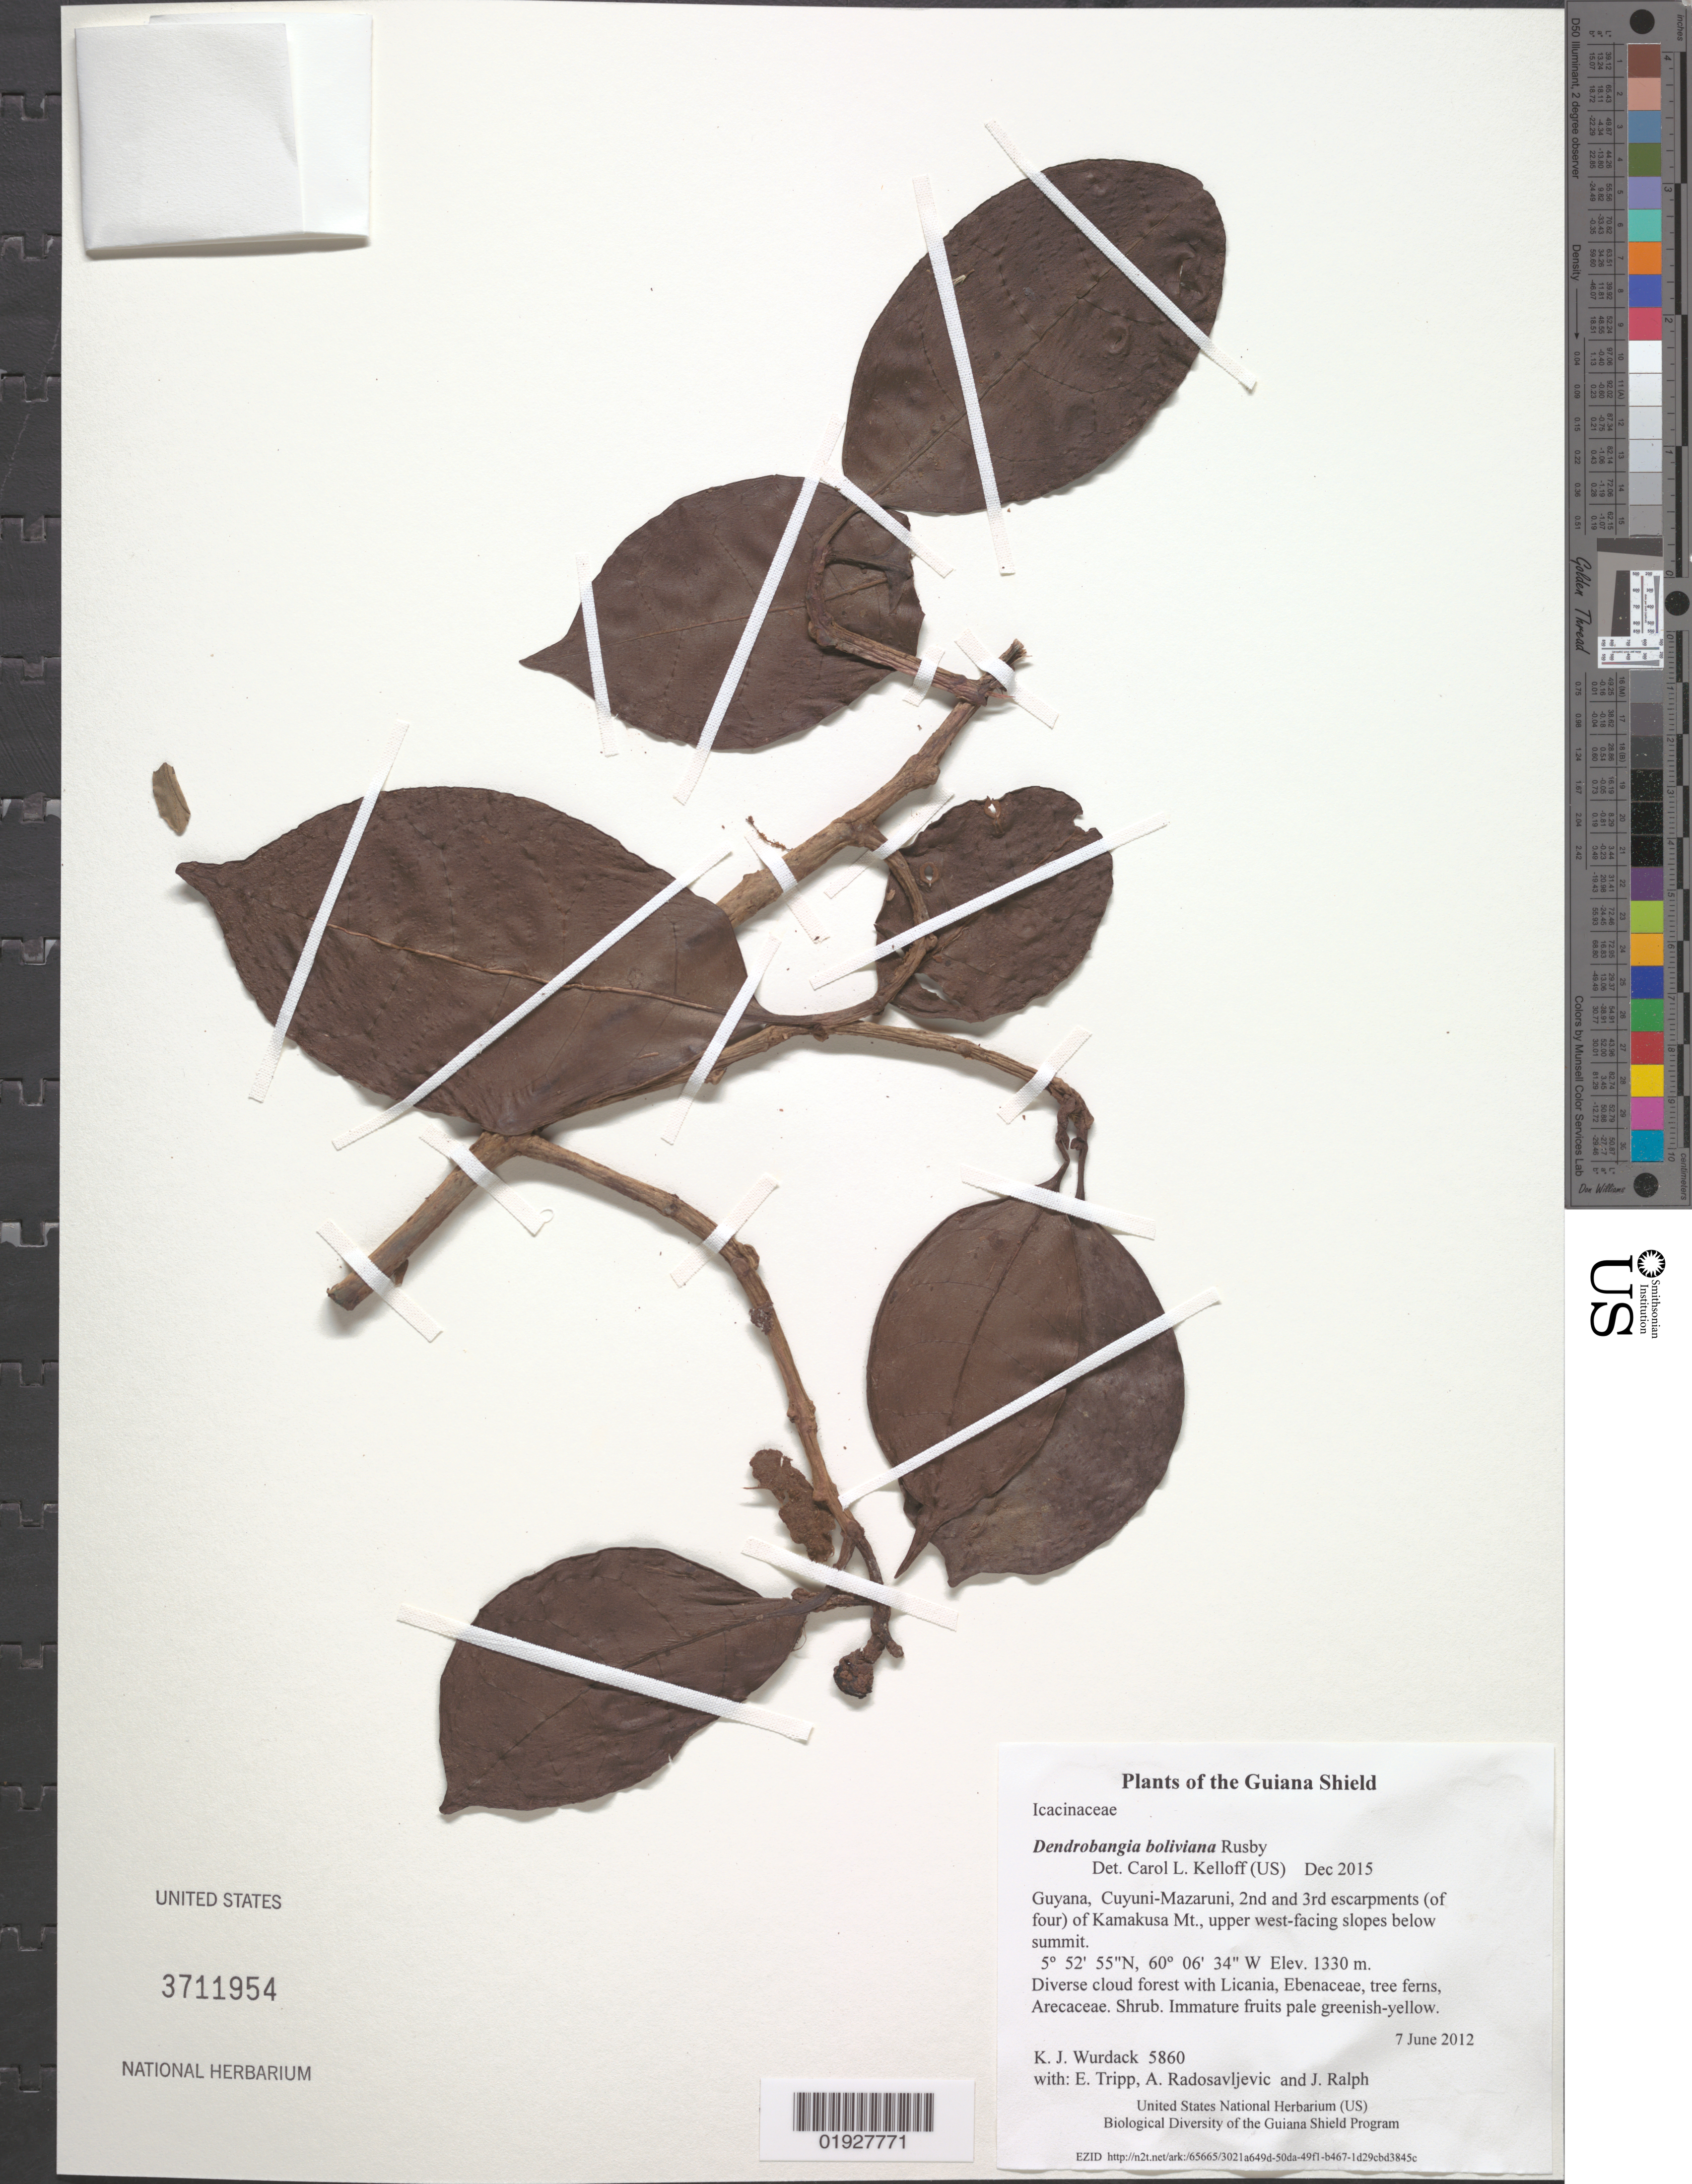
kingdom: Plantae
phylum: Tracheophyta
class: Magnoliopsida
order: Metteniusales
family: Metteniusaceae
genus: Dendrobangia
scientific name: Dendrobangia boliviana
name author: Rusby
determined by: Kelloff, Carol L., (US), Smithsonian Institution - National Museum of Natural History (UNITED STATES)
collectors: K. Wurdack, E. Tripp, A. Radosavljevic & J. Ralph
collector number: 5860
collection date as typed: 7 June 2012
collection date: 2012-06-07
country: Guyana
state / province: Cuyuni-Mazaruni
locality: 2nd and 3rd escarpments (of four) of Kamakusa Mt., upper west-facing slopes below summit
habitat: Diverse cloud forest with Licania, Ebenaceae, tree ferns, Arecaceae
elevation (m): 1330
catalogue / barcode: US 3711954